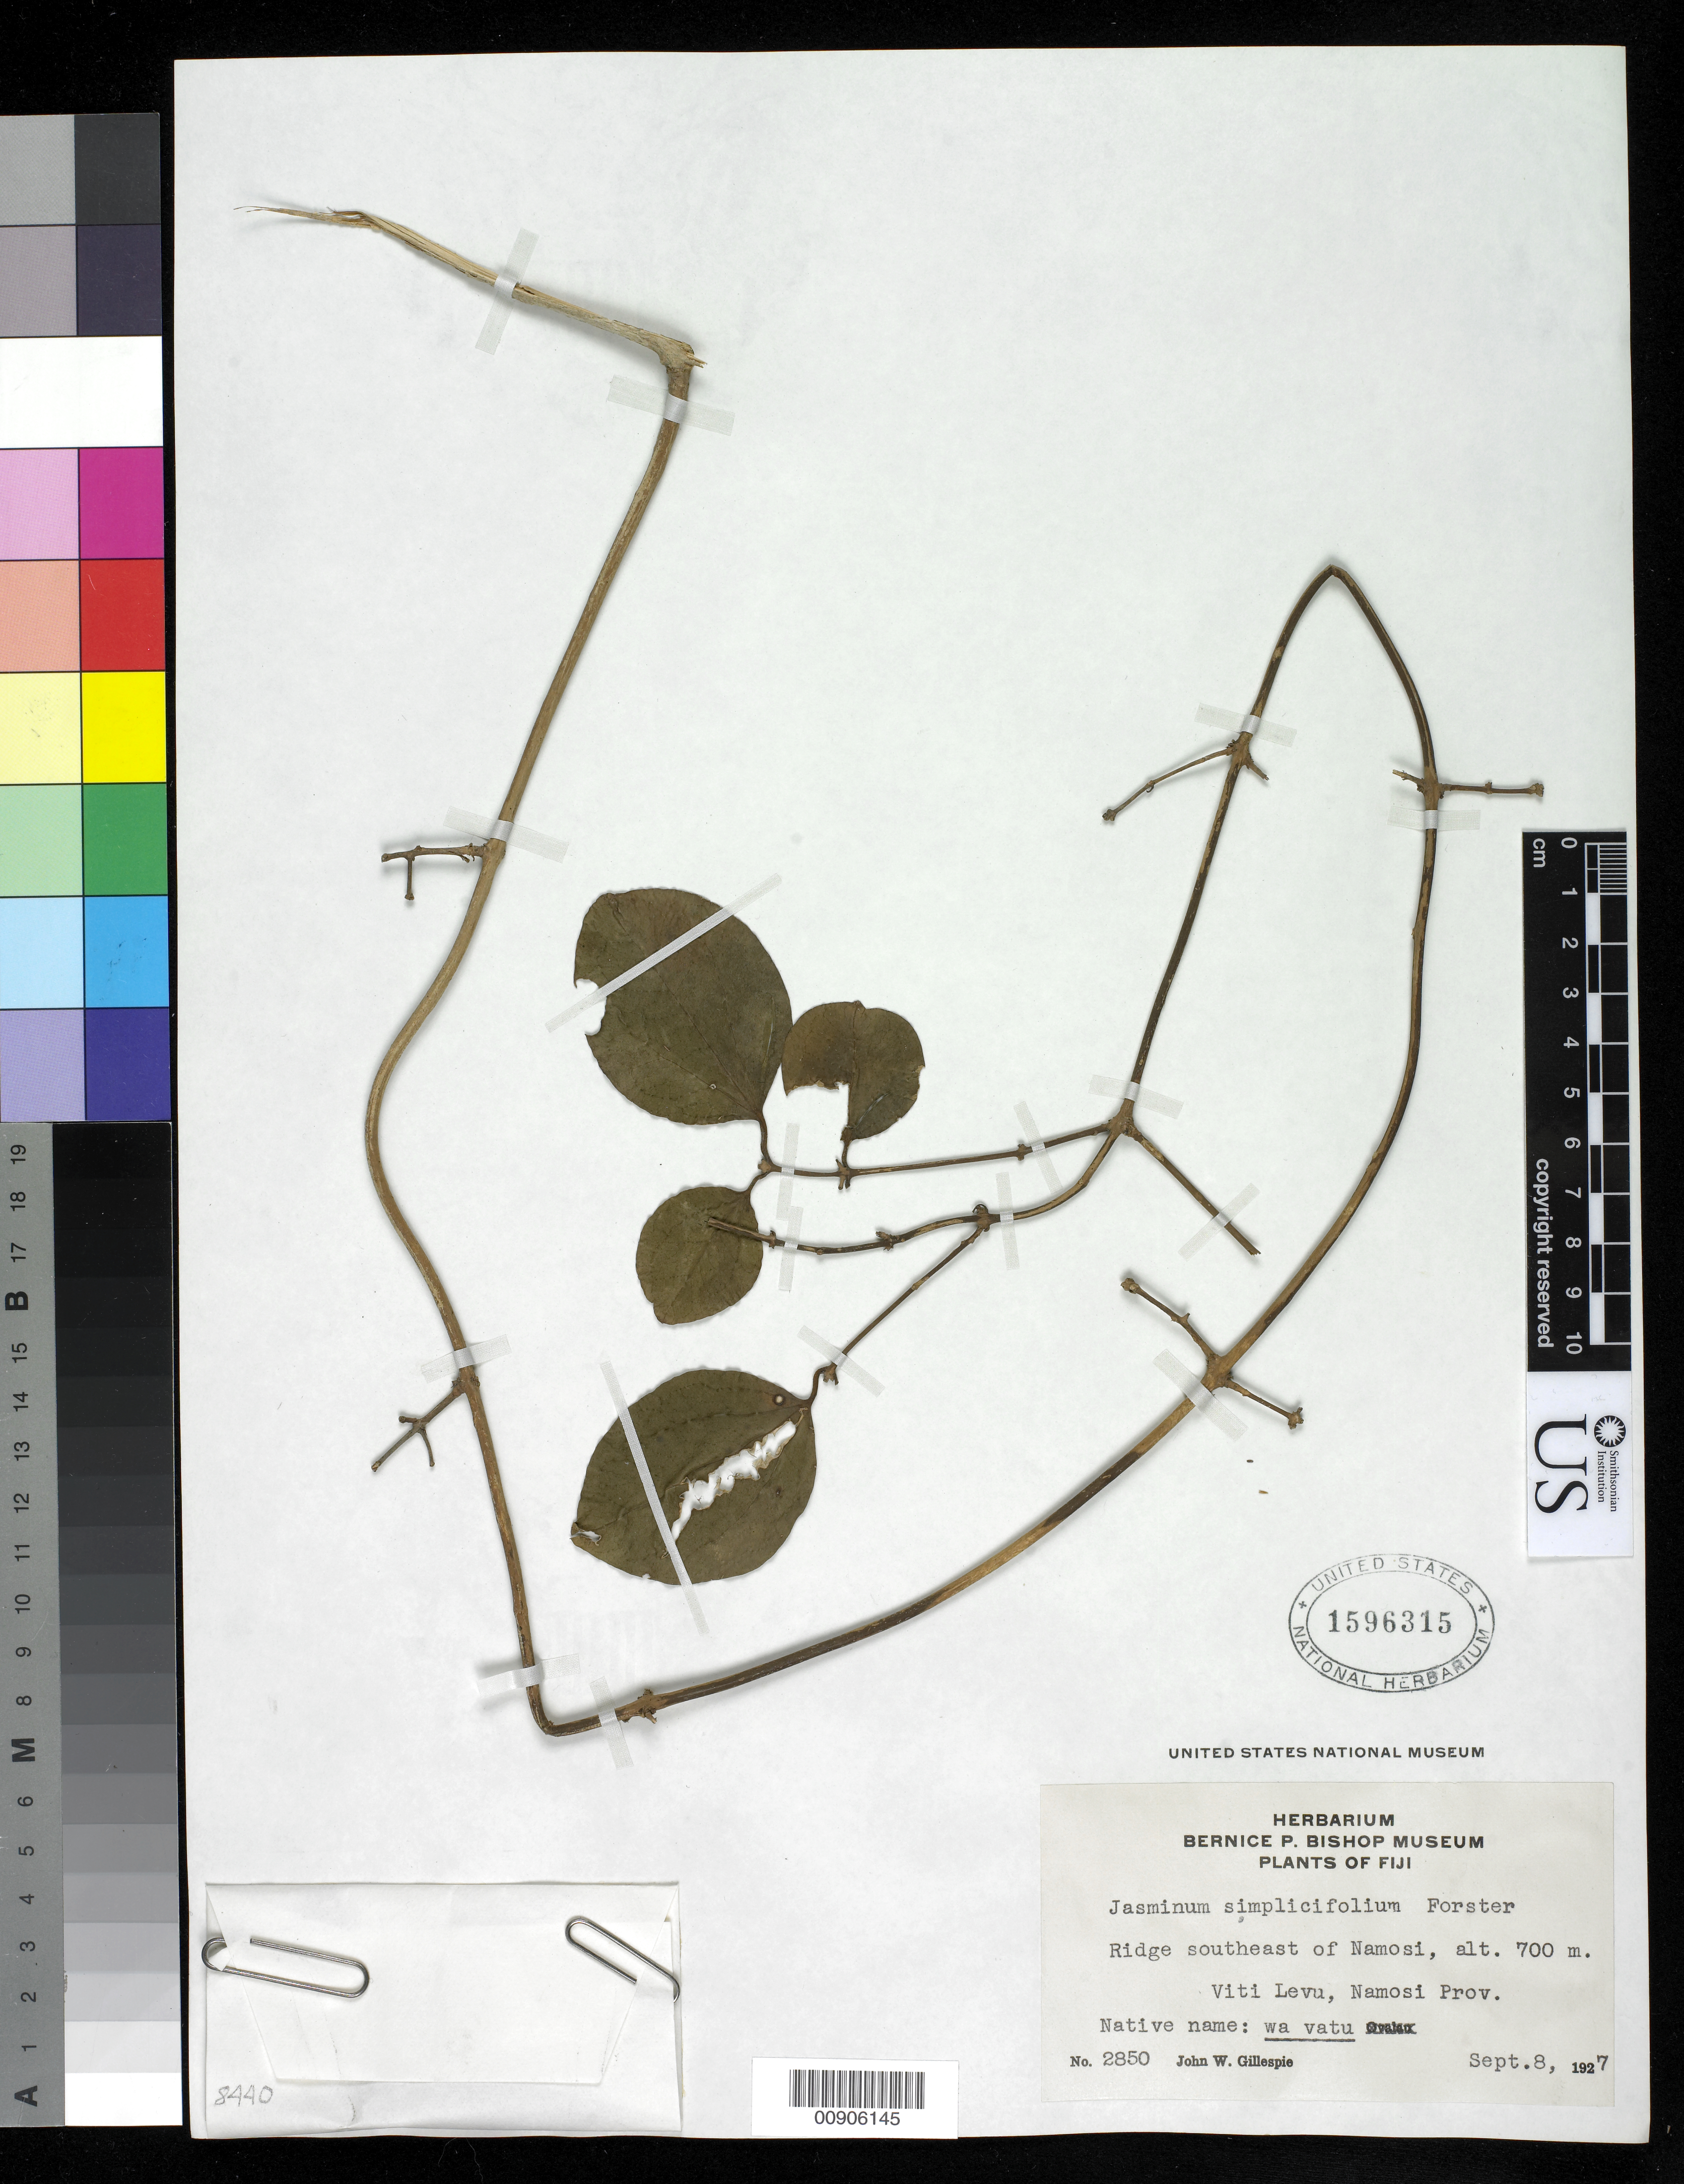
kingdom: Plantae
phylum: Tracheophyta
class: Magnoliopsida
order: Lamiales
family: Oleaceae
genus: Jasminum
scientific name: Jasminum simplicifolium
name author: G. Forst.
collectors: J. W. Gillespie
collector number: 2850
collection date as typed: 08 Sep 1927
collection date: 1927-09-08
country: Fiji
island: Viti Levu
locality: Ridge SE of Namosi Prov.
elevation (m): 700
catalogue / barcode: US 1596315